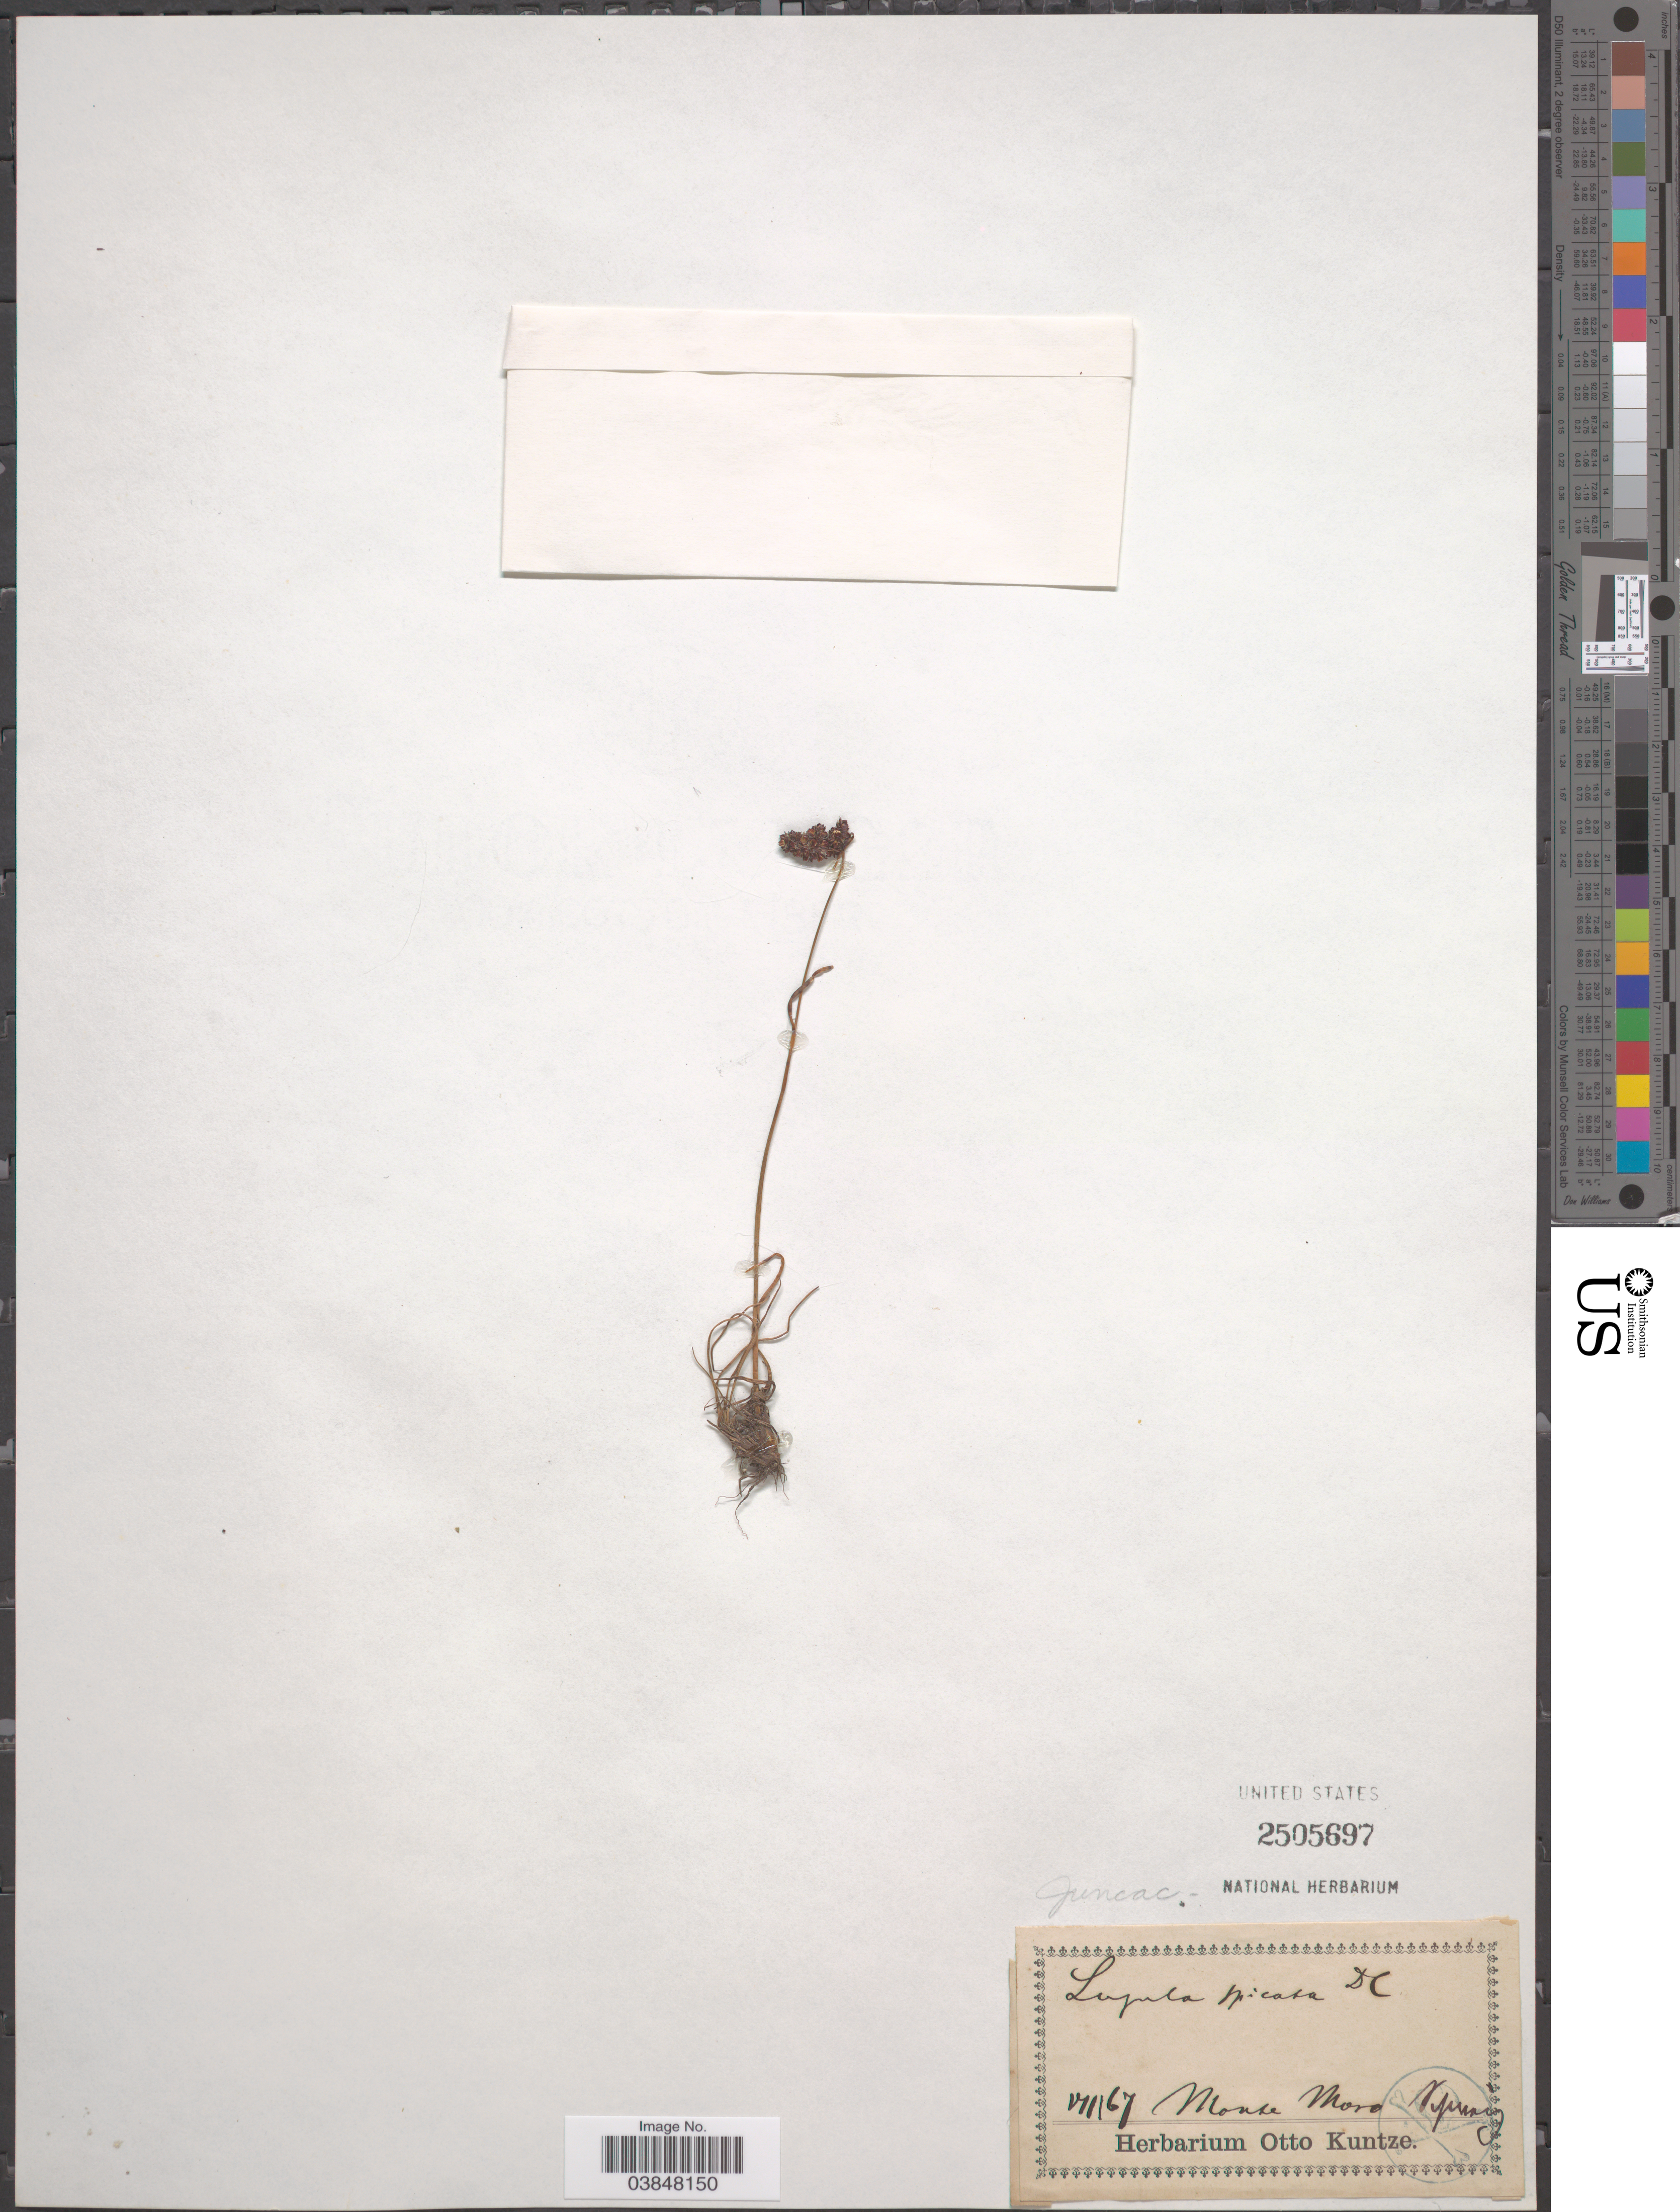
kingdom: Plantae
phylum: Tracheophyta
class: Liliopsida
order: Poales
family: Juncaceae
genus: Luzula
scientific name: Luzula spicata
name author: (L.) DC.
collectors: ex herb. Otto Kuntze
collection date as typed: Transcribed d/m/y: /7/67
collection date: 1867-07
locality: Monte Moro. Alpinge.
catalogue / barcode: US 2505697